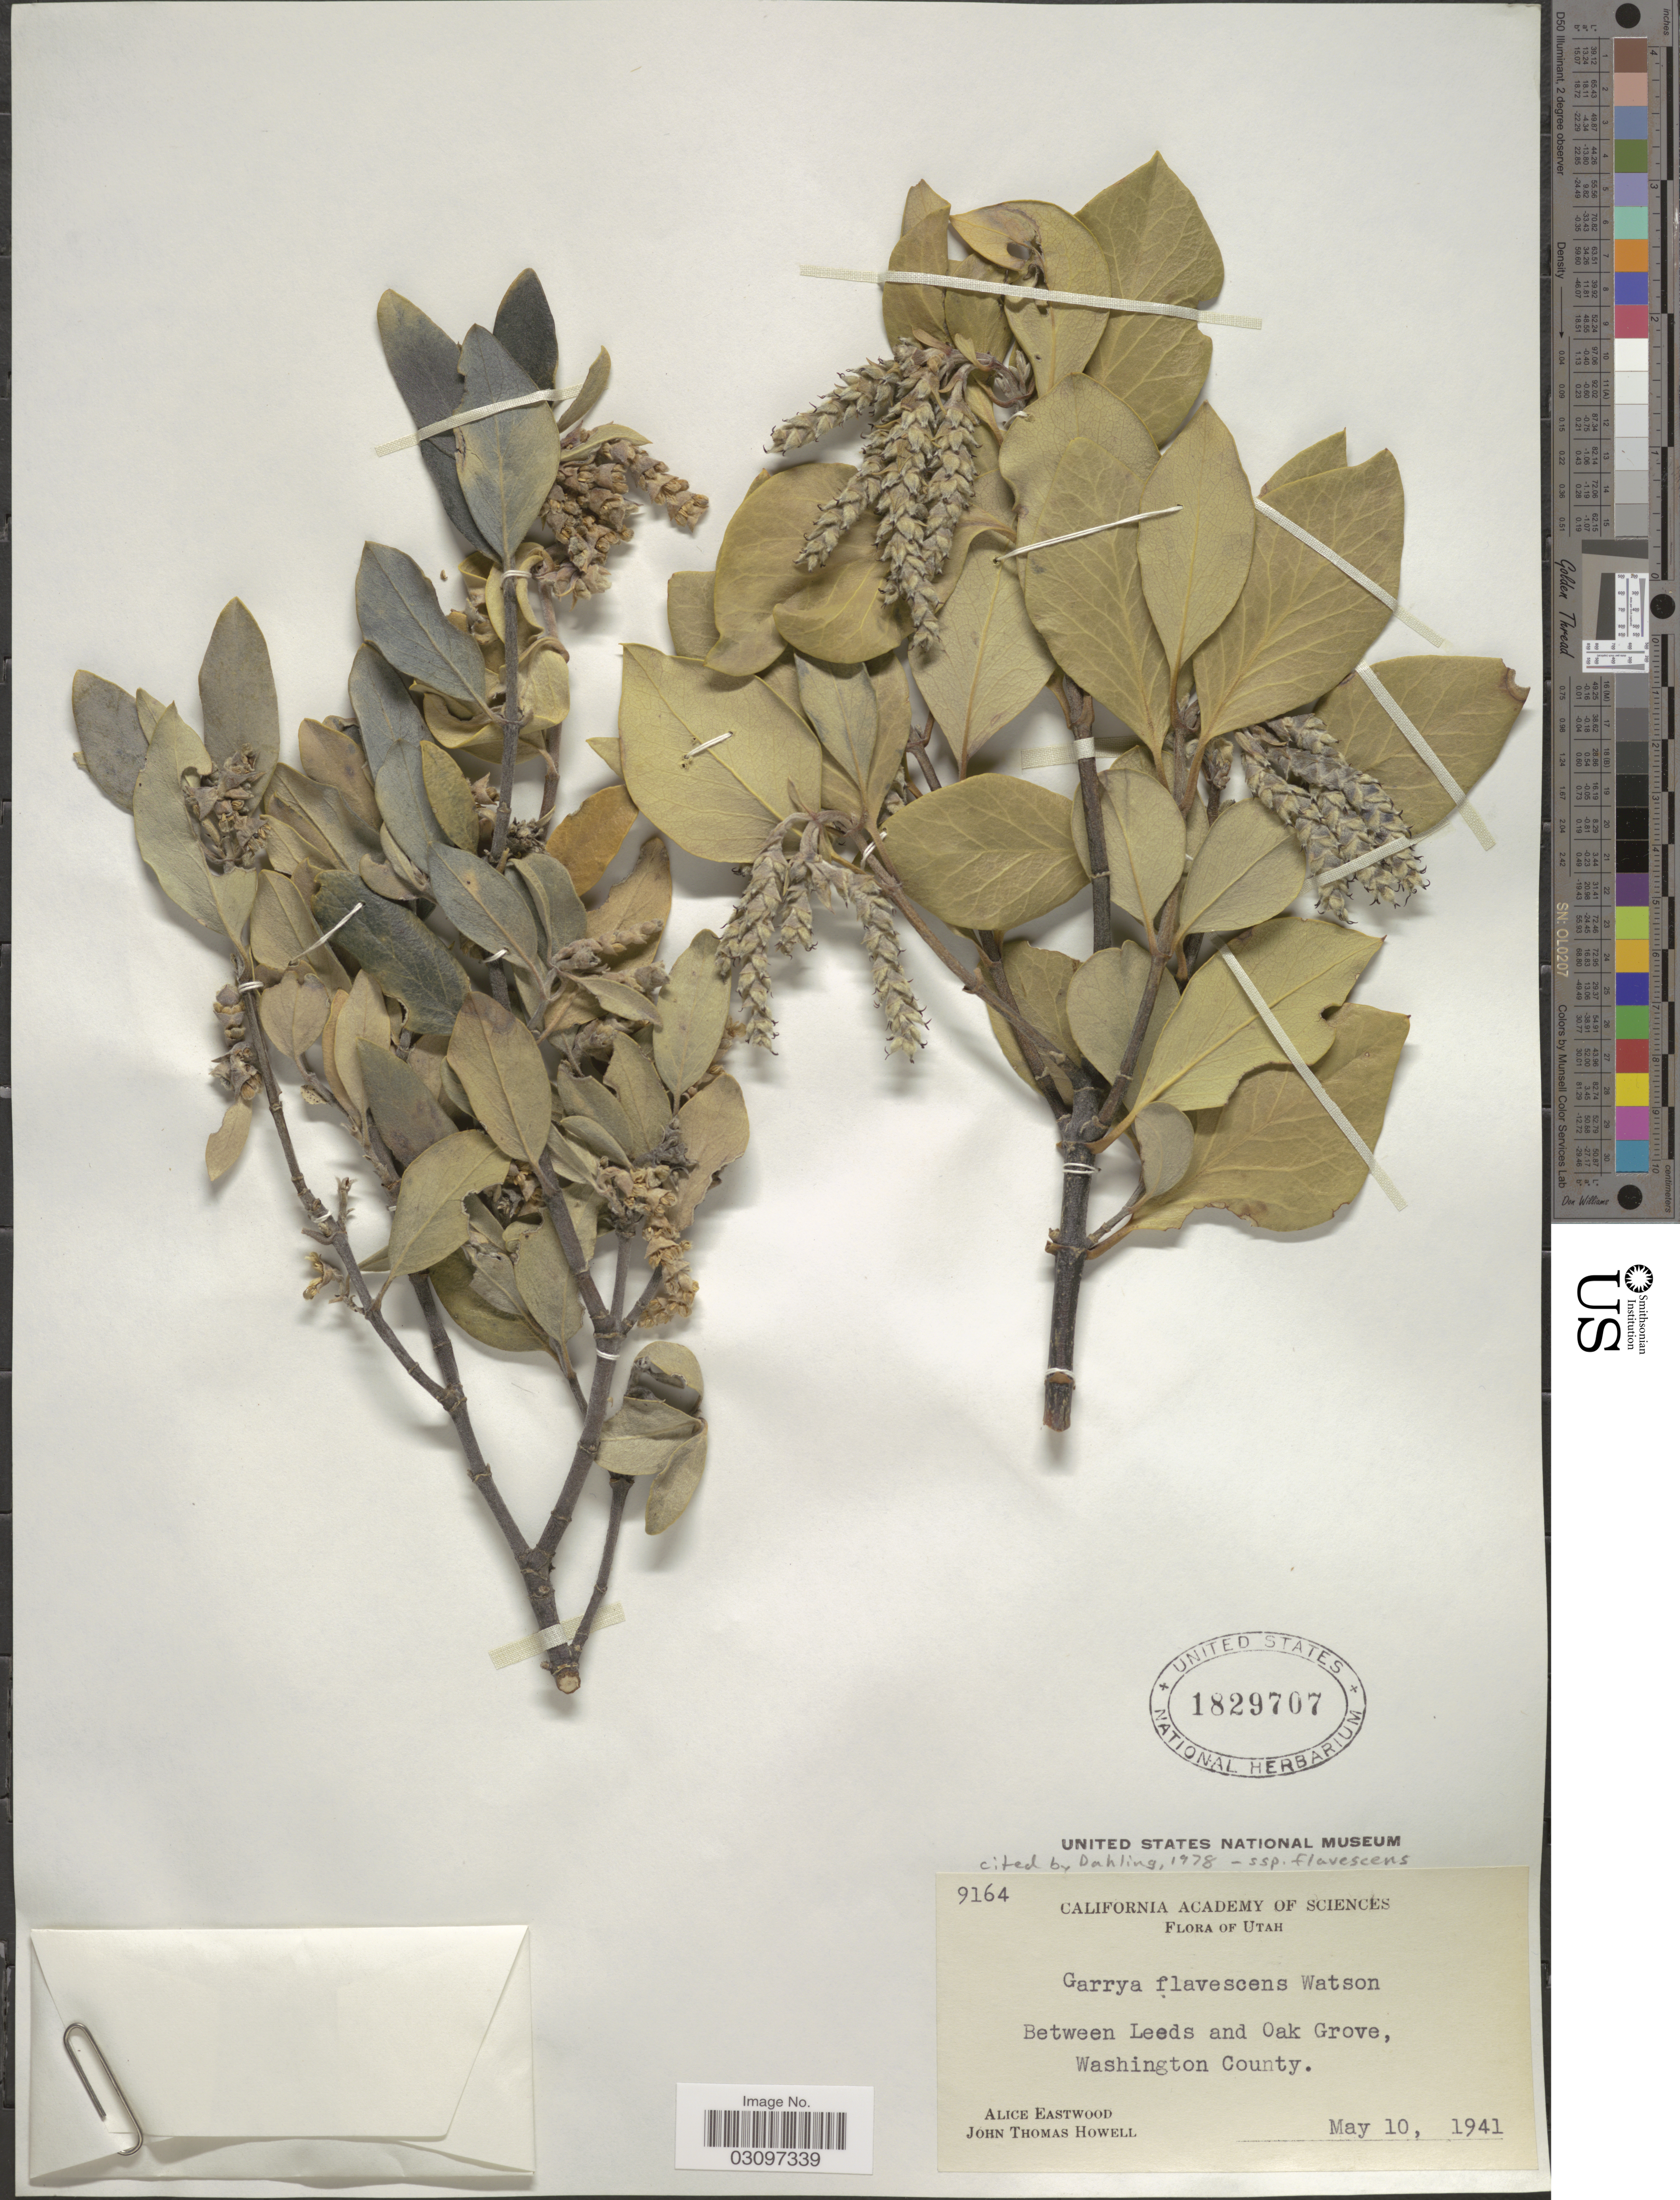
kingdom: Plantae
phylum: Tracheophyta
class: Magnoliopsida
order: Garryales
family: Garryaceae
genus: Garrya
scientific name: Garrya flavescens subsp. flavescens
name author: S. Watson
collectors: A. Eastwood & J. T. Howell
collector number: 9164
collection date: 1941-05-10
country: United States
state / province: Utah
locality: Between Leads and Oak Grove, Washington County.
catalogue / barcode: US 1829707